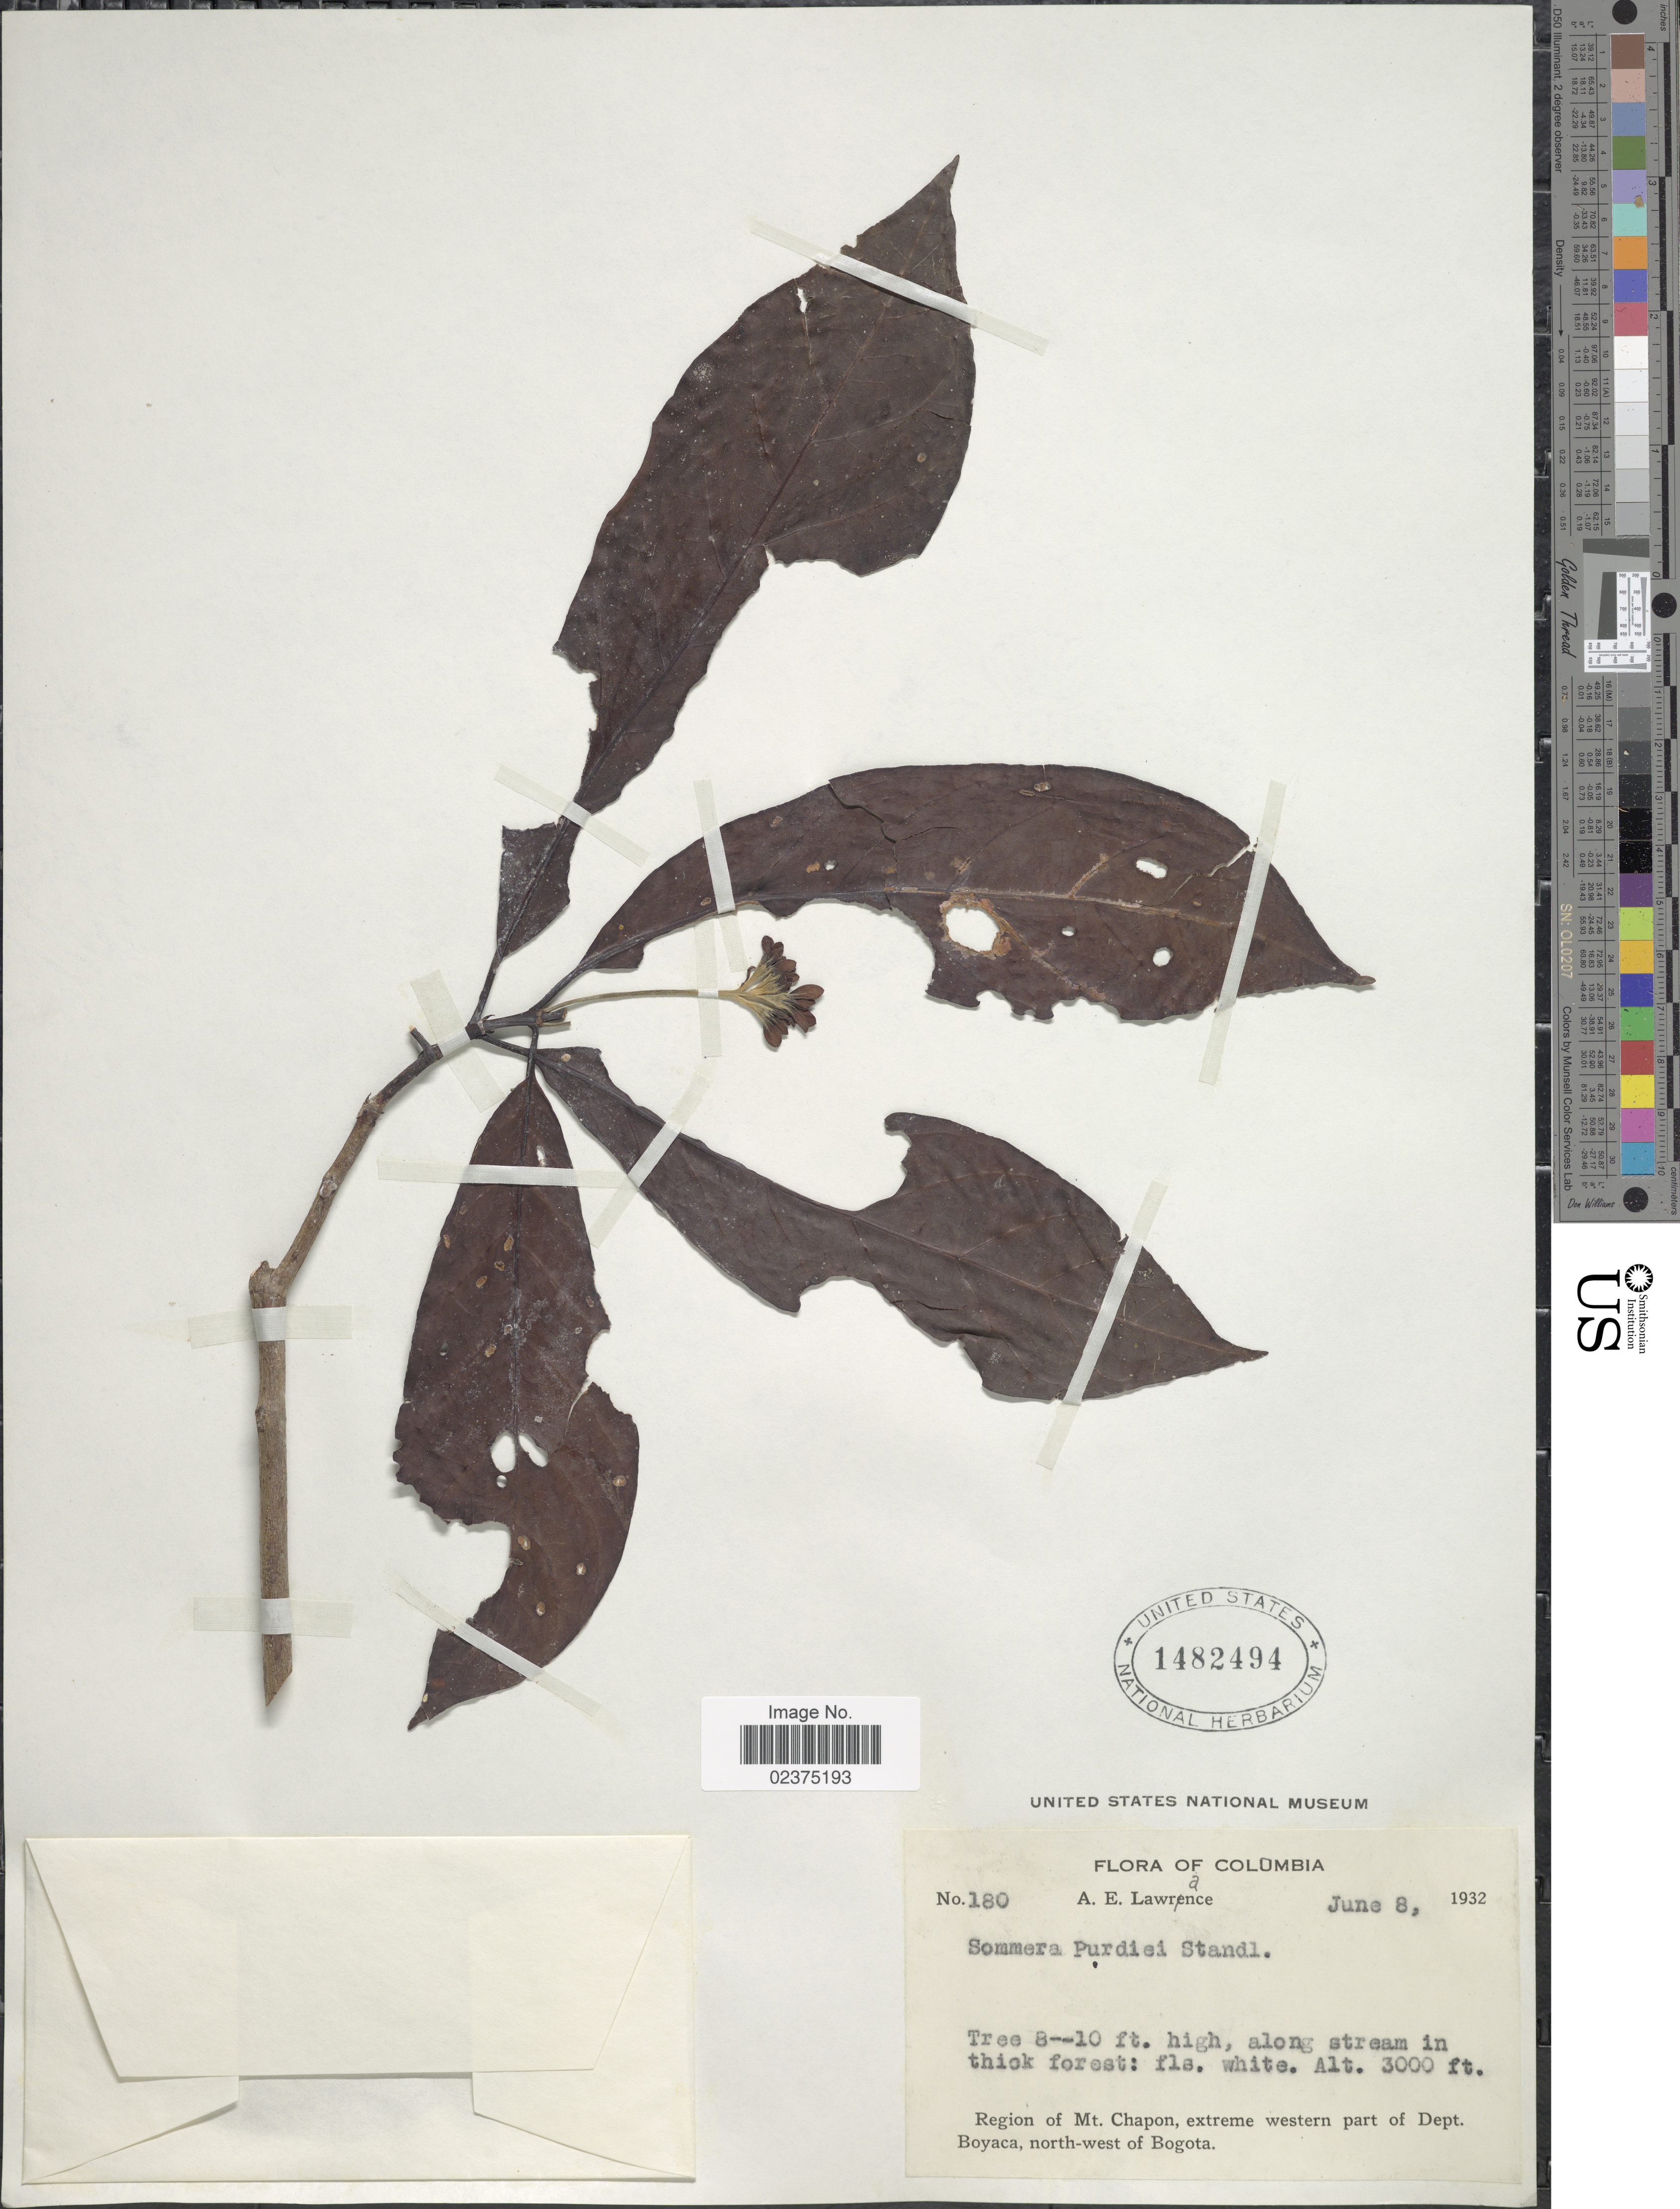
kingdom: Plantae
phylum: Tracheophyta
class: Magnoliopsida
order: Gentianales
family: Rubiaceae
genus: Sommera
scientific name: Sommera purdiei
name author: Standl.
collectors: A. Lawrance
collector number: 180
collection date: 1932-06-08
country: Colombia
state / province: Boyacá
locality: Along stream in forest; Region of Mt Chapon, extreme western part of Dept. Boyaca, north-west of Bogota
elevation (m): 914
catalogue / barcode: US 1482494